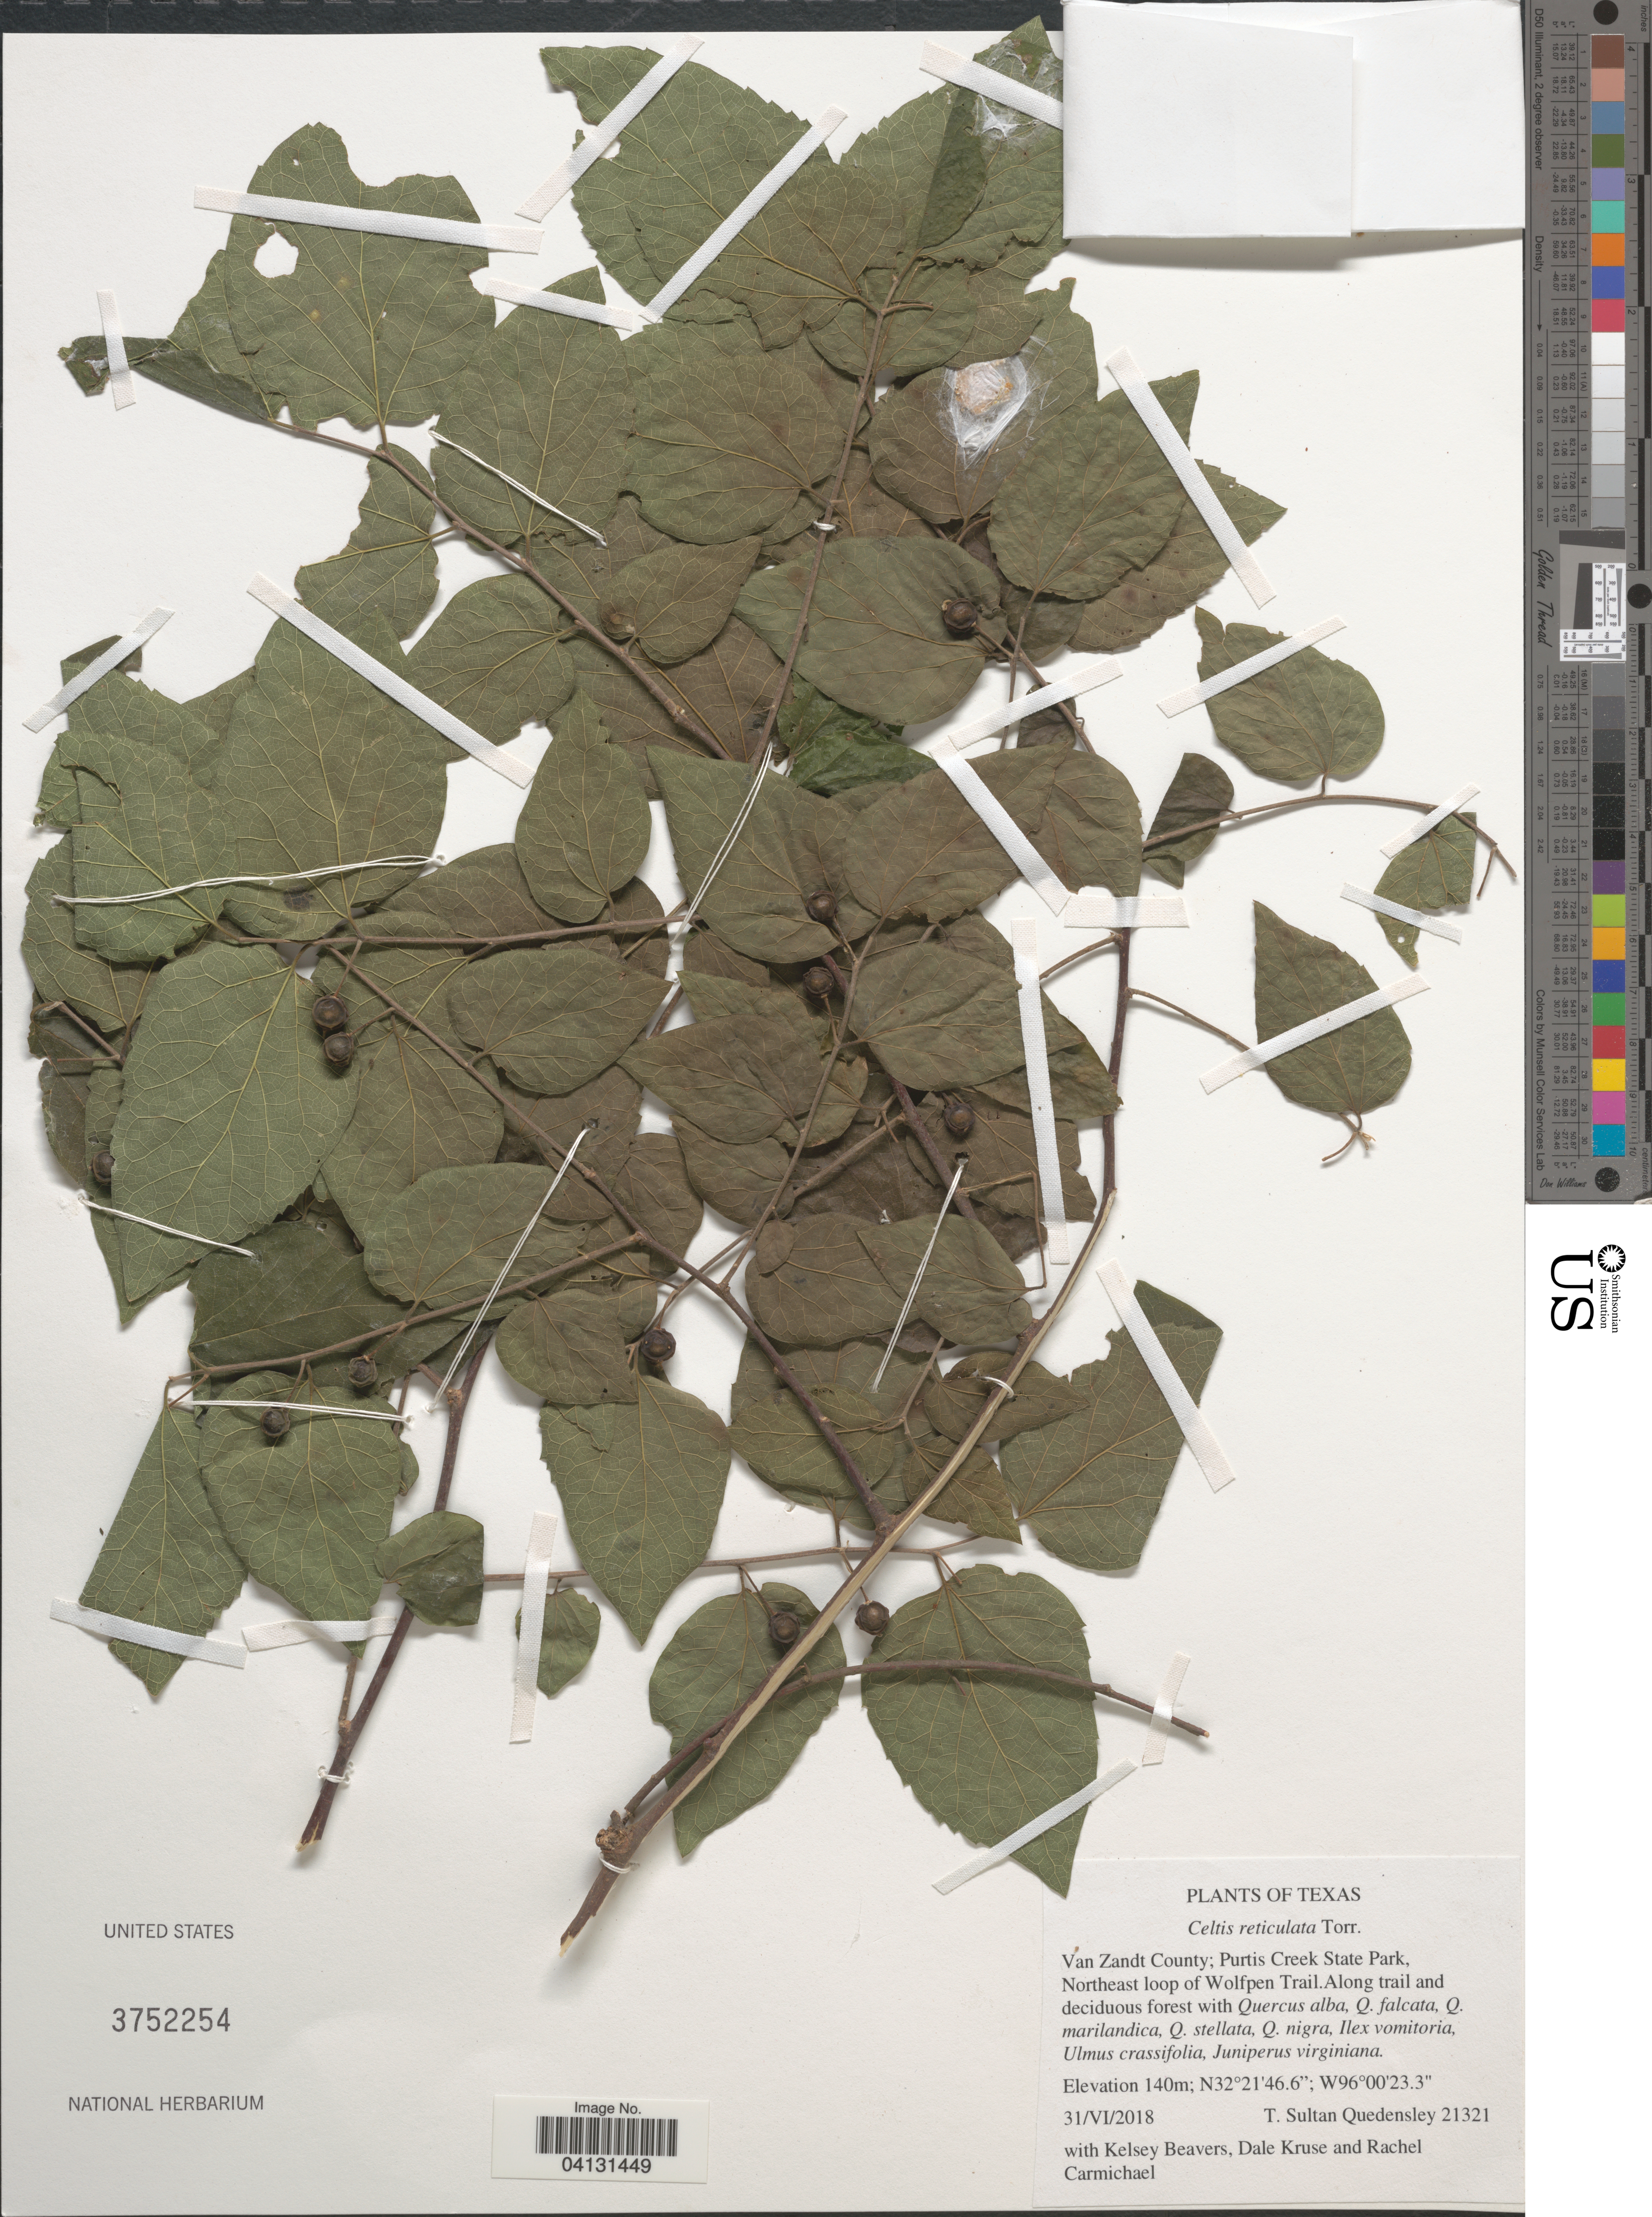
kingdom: Plantae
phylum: Tracheophyta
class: Magnoliopsida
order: Rosales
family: Cannabaceae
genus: Celtis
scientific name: Celtis reticulata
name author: Torr.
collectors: T. S. Quedensley, K. Beavers, D. Kruse & R. Carmichael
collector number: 21321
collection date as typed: Transcribed d/m/y: 31/6/2018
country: United States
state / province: Texas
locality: Van Zandt County; Purtis Creek State Park, Northeast loop of Wolfpen Trail.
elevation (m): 140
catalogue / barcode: US 3752254